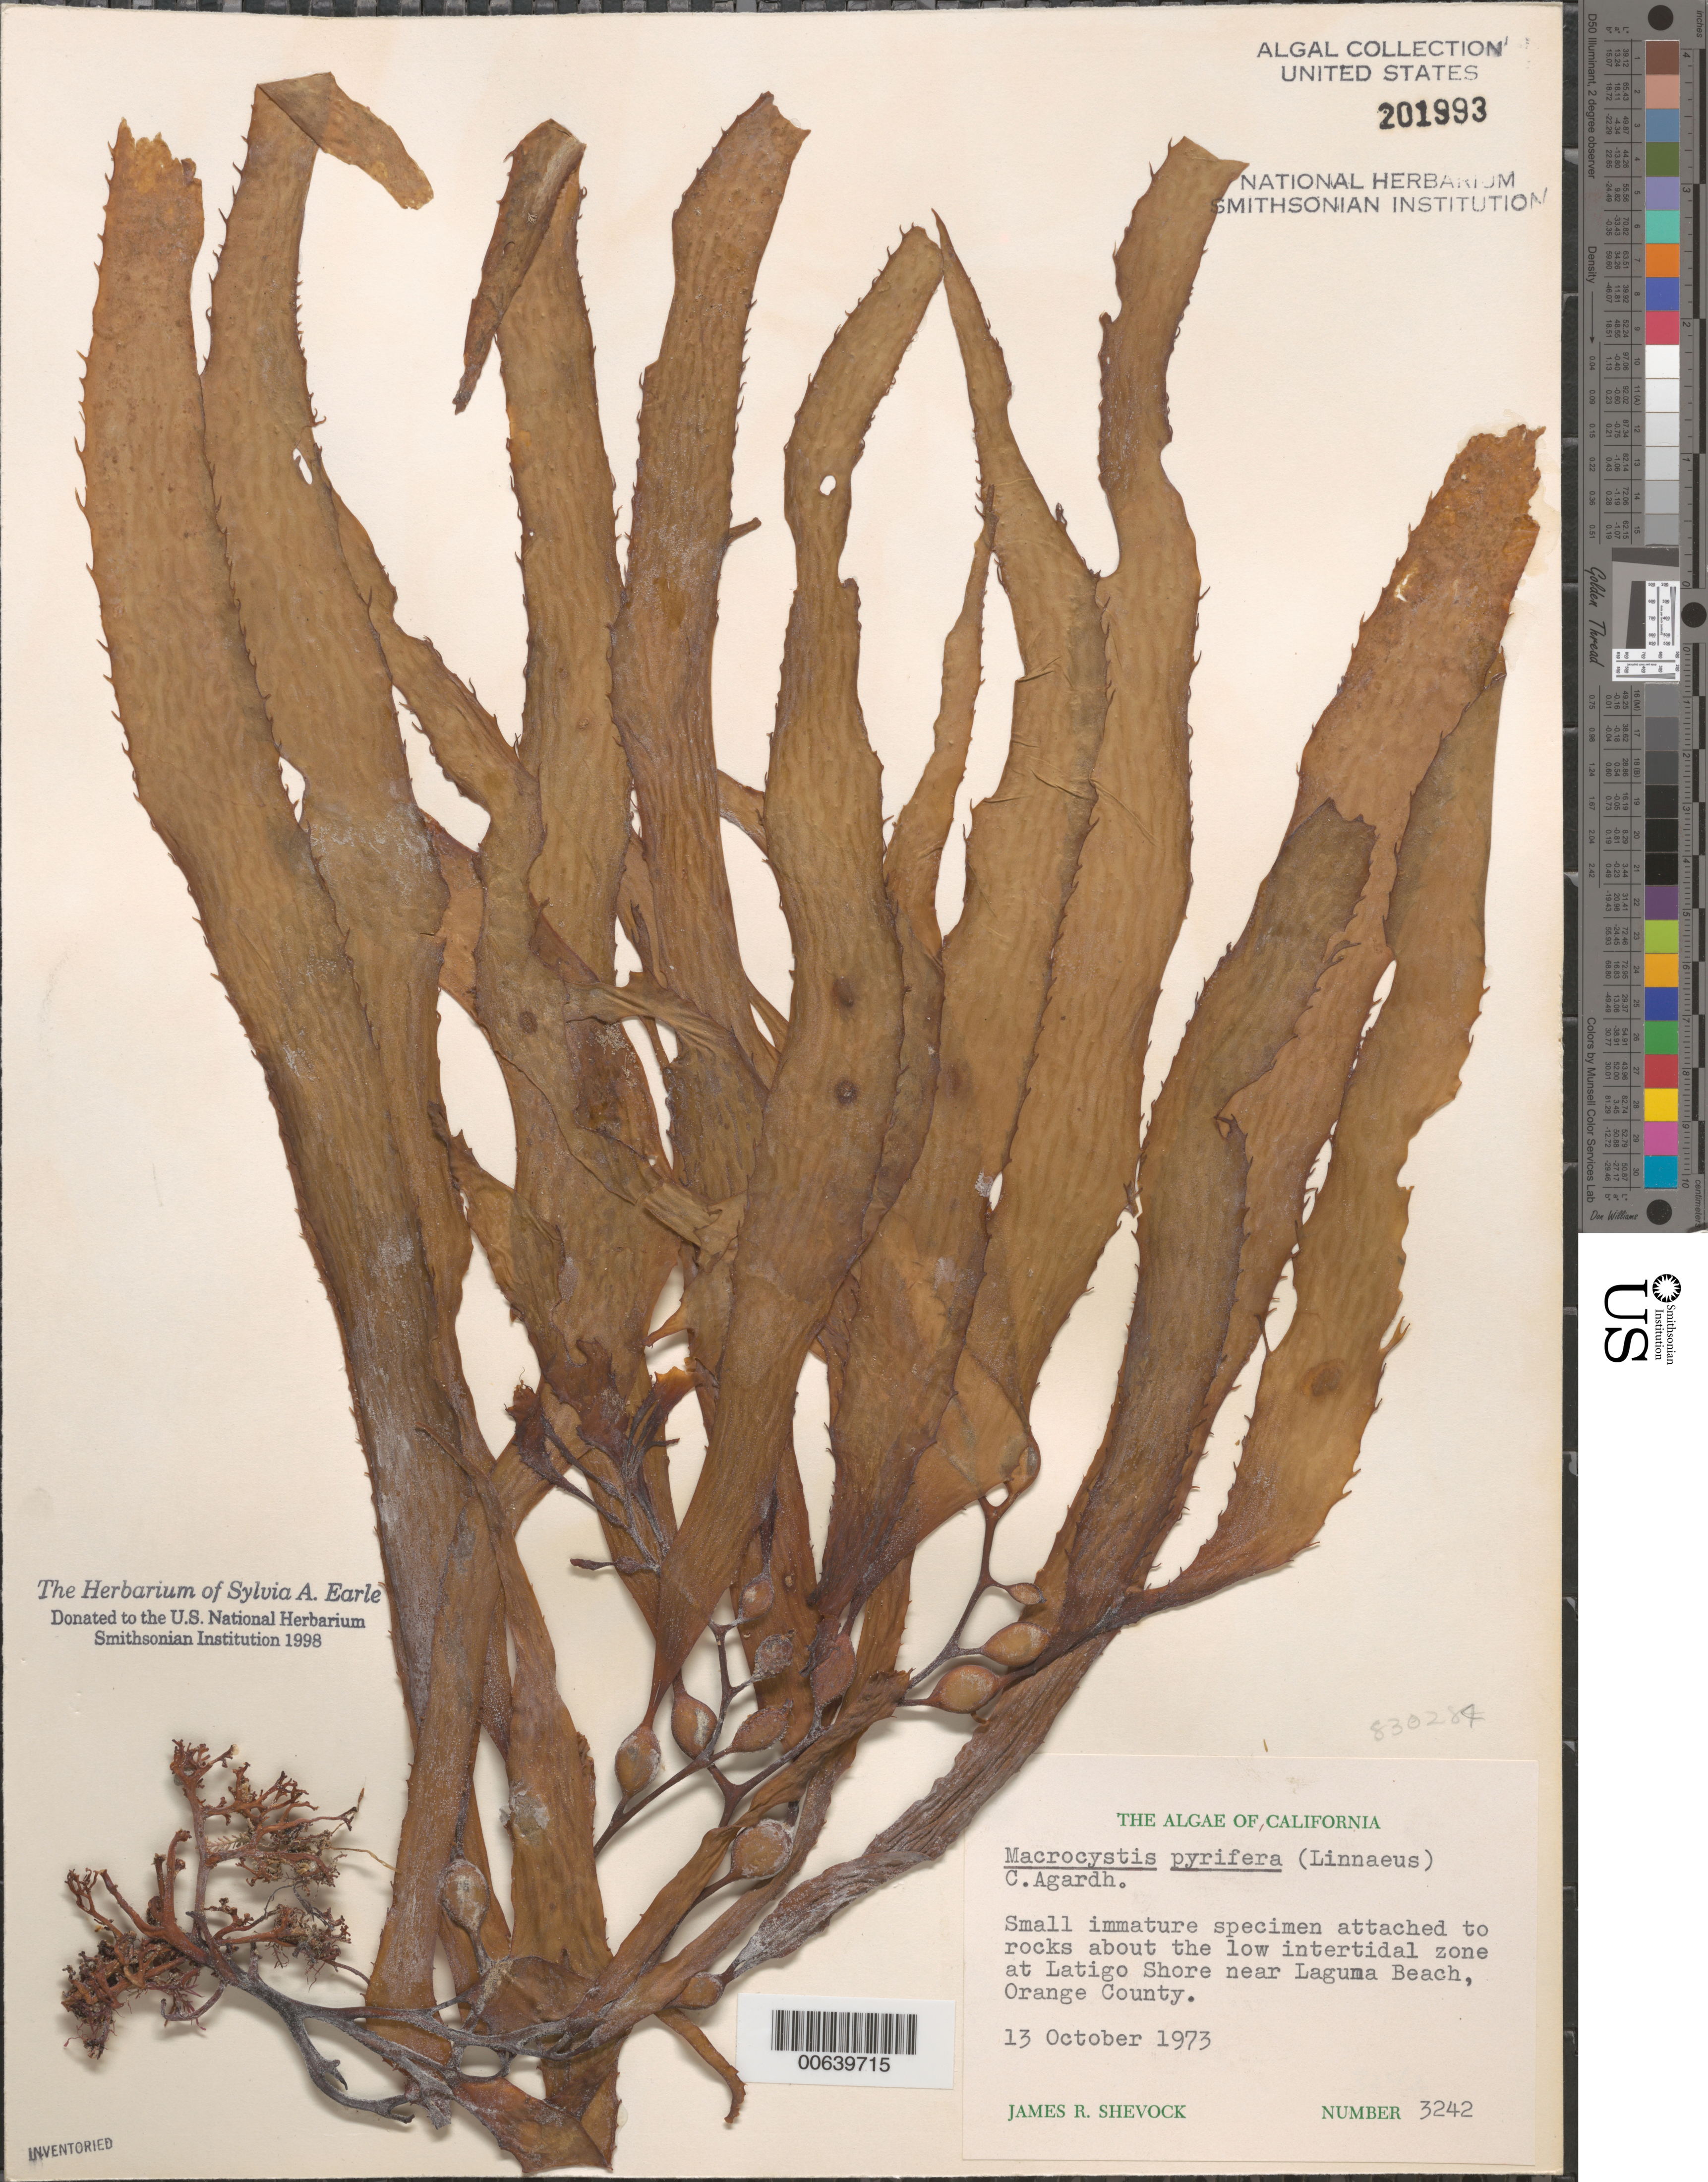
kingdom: Chromista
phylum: Ochrophyta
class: Phaeophyceae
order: Laminariales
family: Laminariaceae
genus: Macrocystis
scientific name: Macrocystis pyrifera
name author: (L.) C. Agardh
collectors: J. R. Shevock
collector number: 3242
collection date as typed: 13 Oct 1973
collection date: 1973-10-13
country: United States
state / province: California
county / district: Orange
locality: Latigo Shore, near Laguna Beach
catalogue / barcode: US 201993